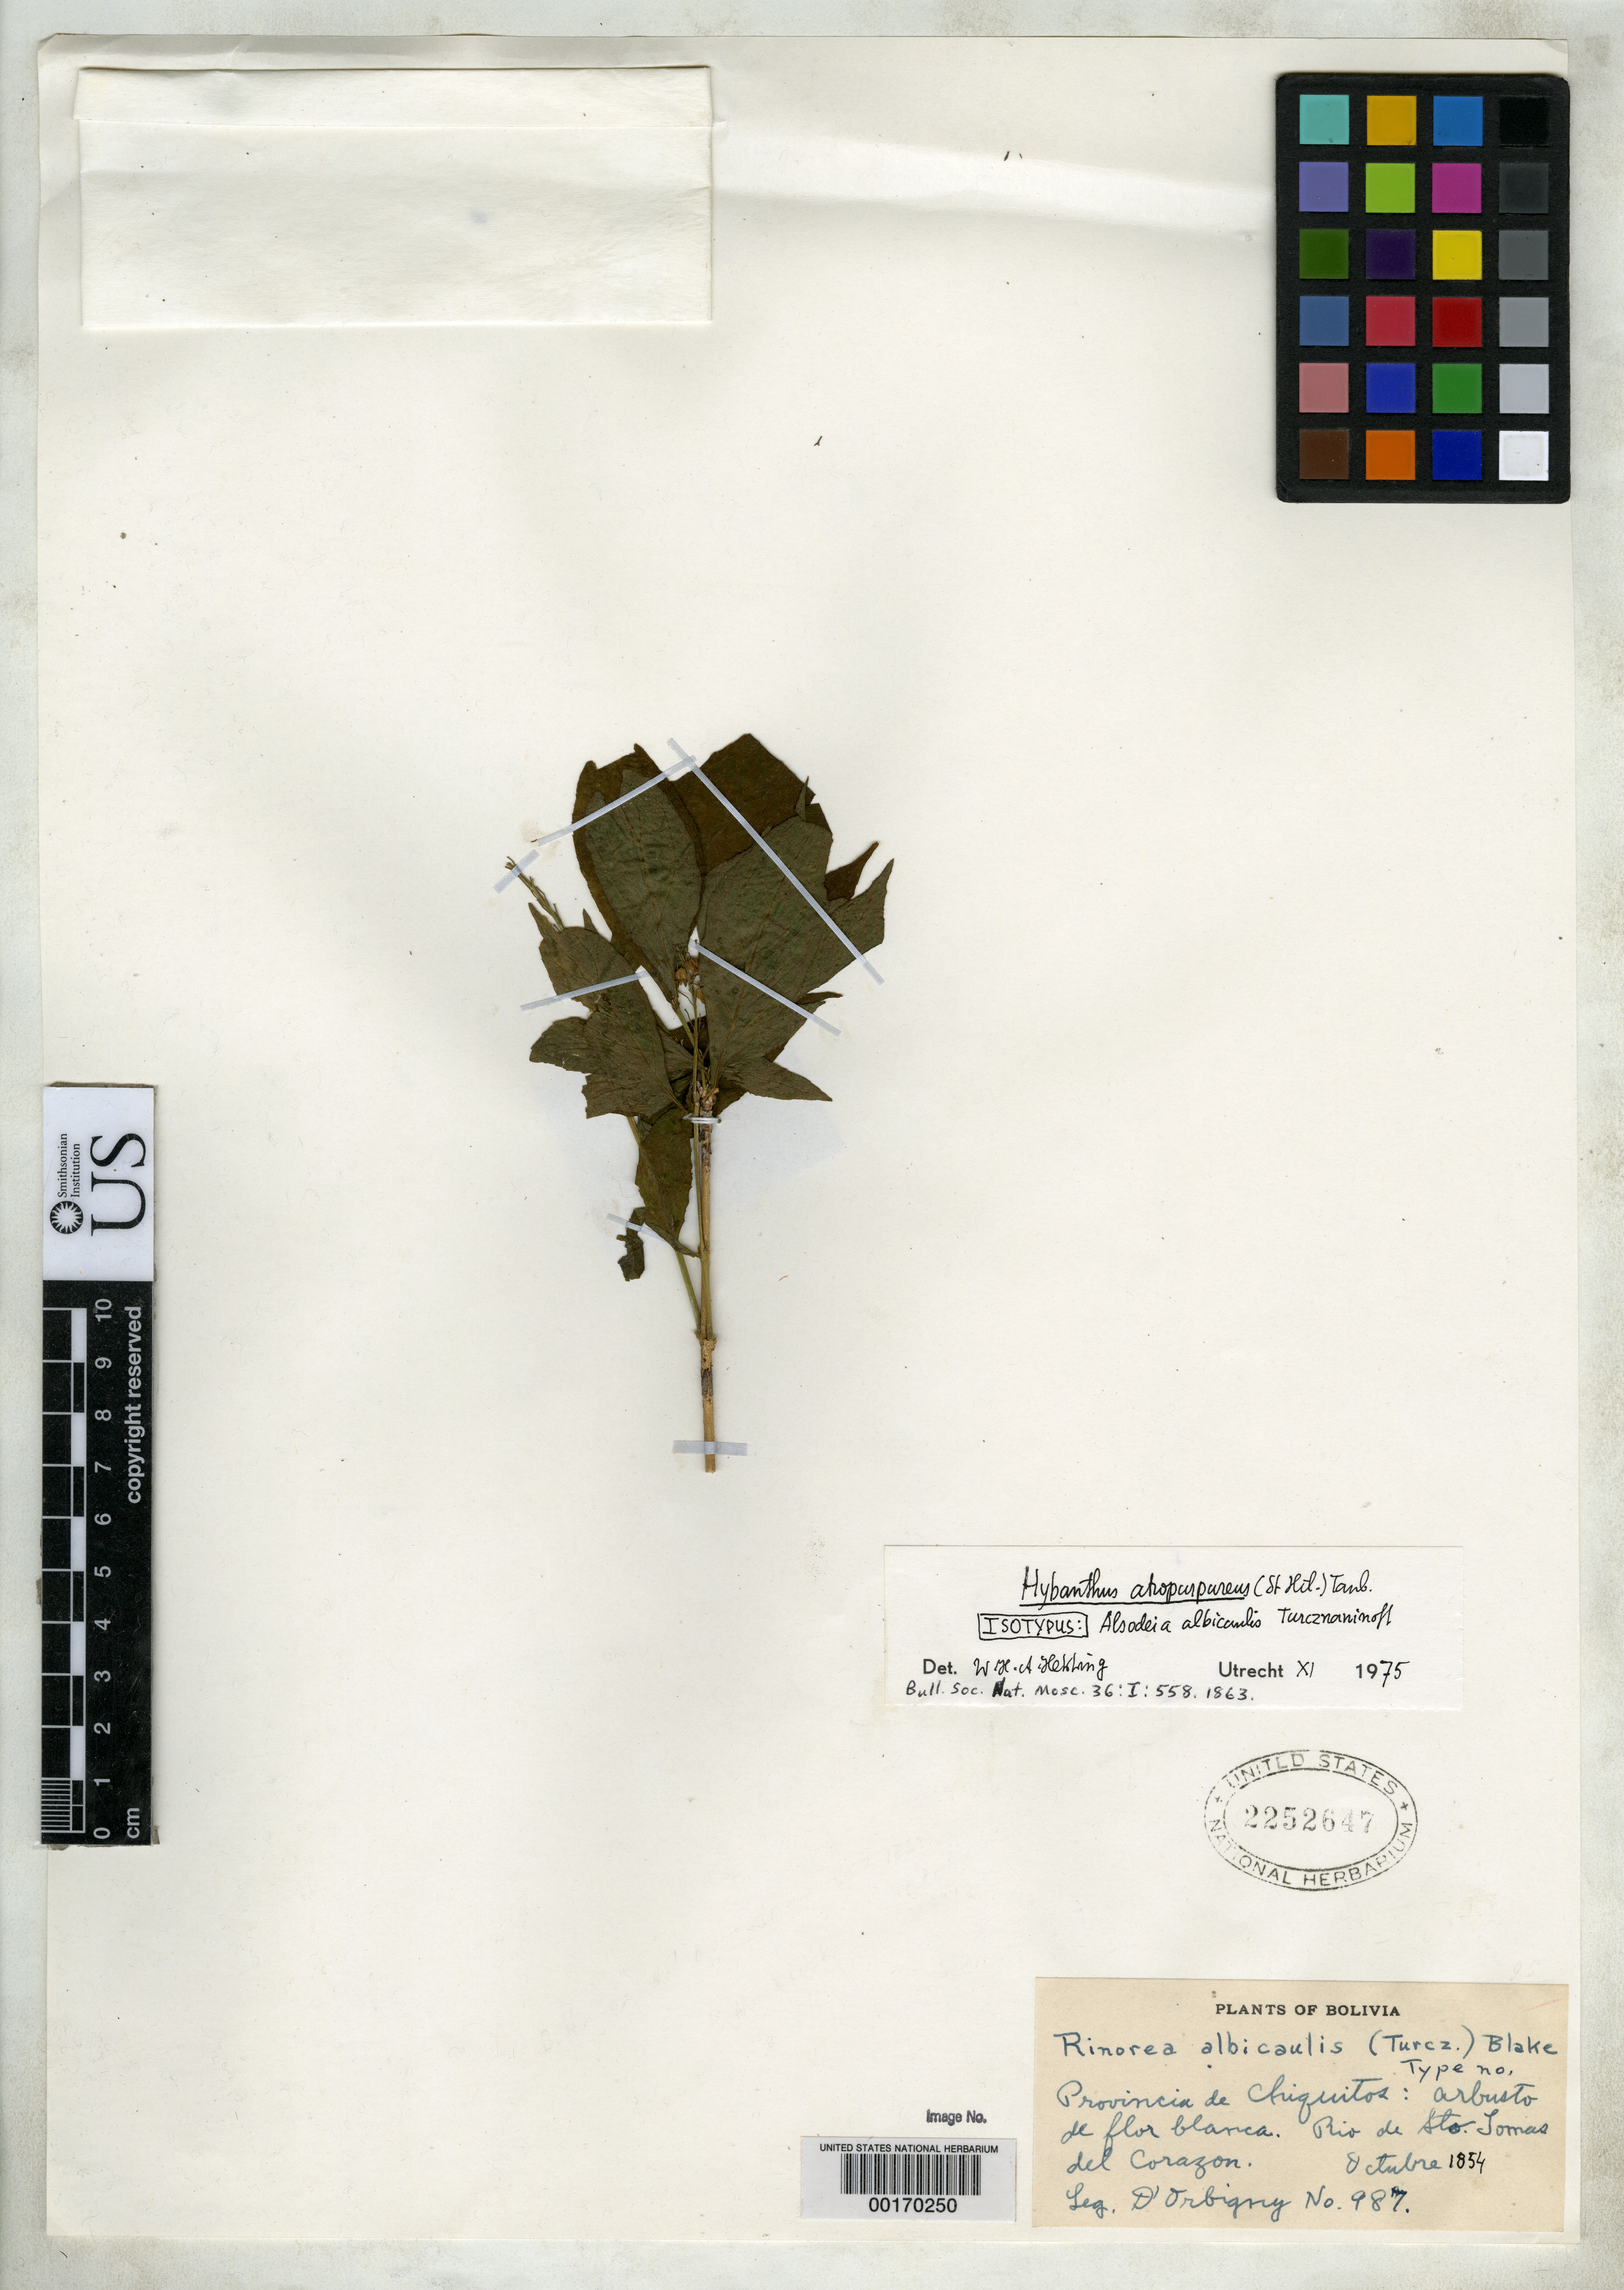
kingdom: Plantae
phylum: Tracheophyta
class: Magnoliopsida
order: Malpighiales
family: Violaceae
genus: Alsodeia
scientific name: Alsodeia albicaulis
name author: Turcz.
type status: Isotype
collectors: A. D'Orbigny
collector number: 987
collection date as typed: Oct 1854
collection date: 1854-10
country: Bolivia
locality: Chiquitos, Rio de Santo Tom as dEl Corazon.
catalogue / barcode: US 2252647